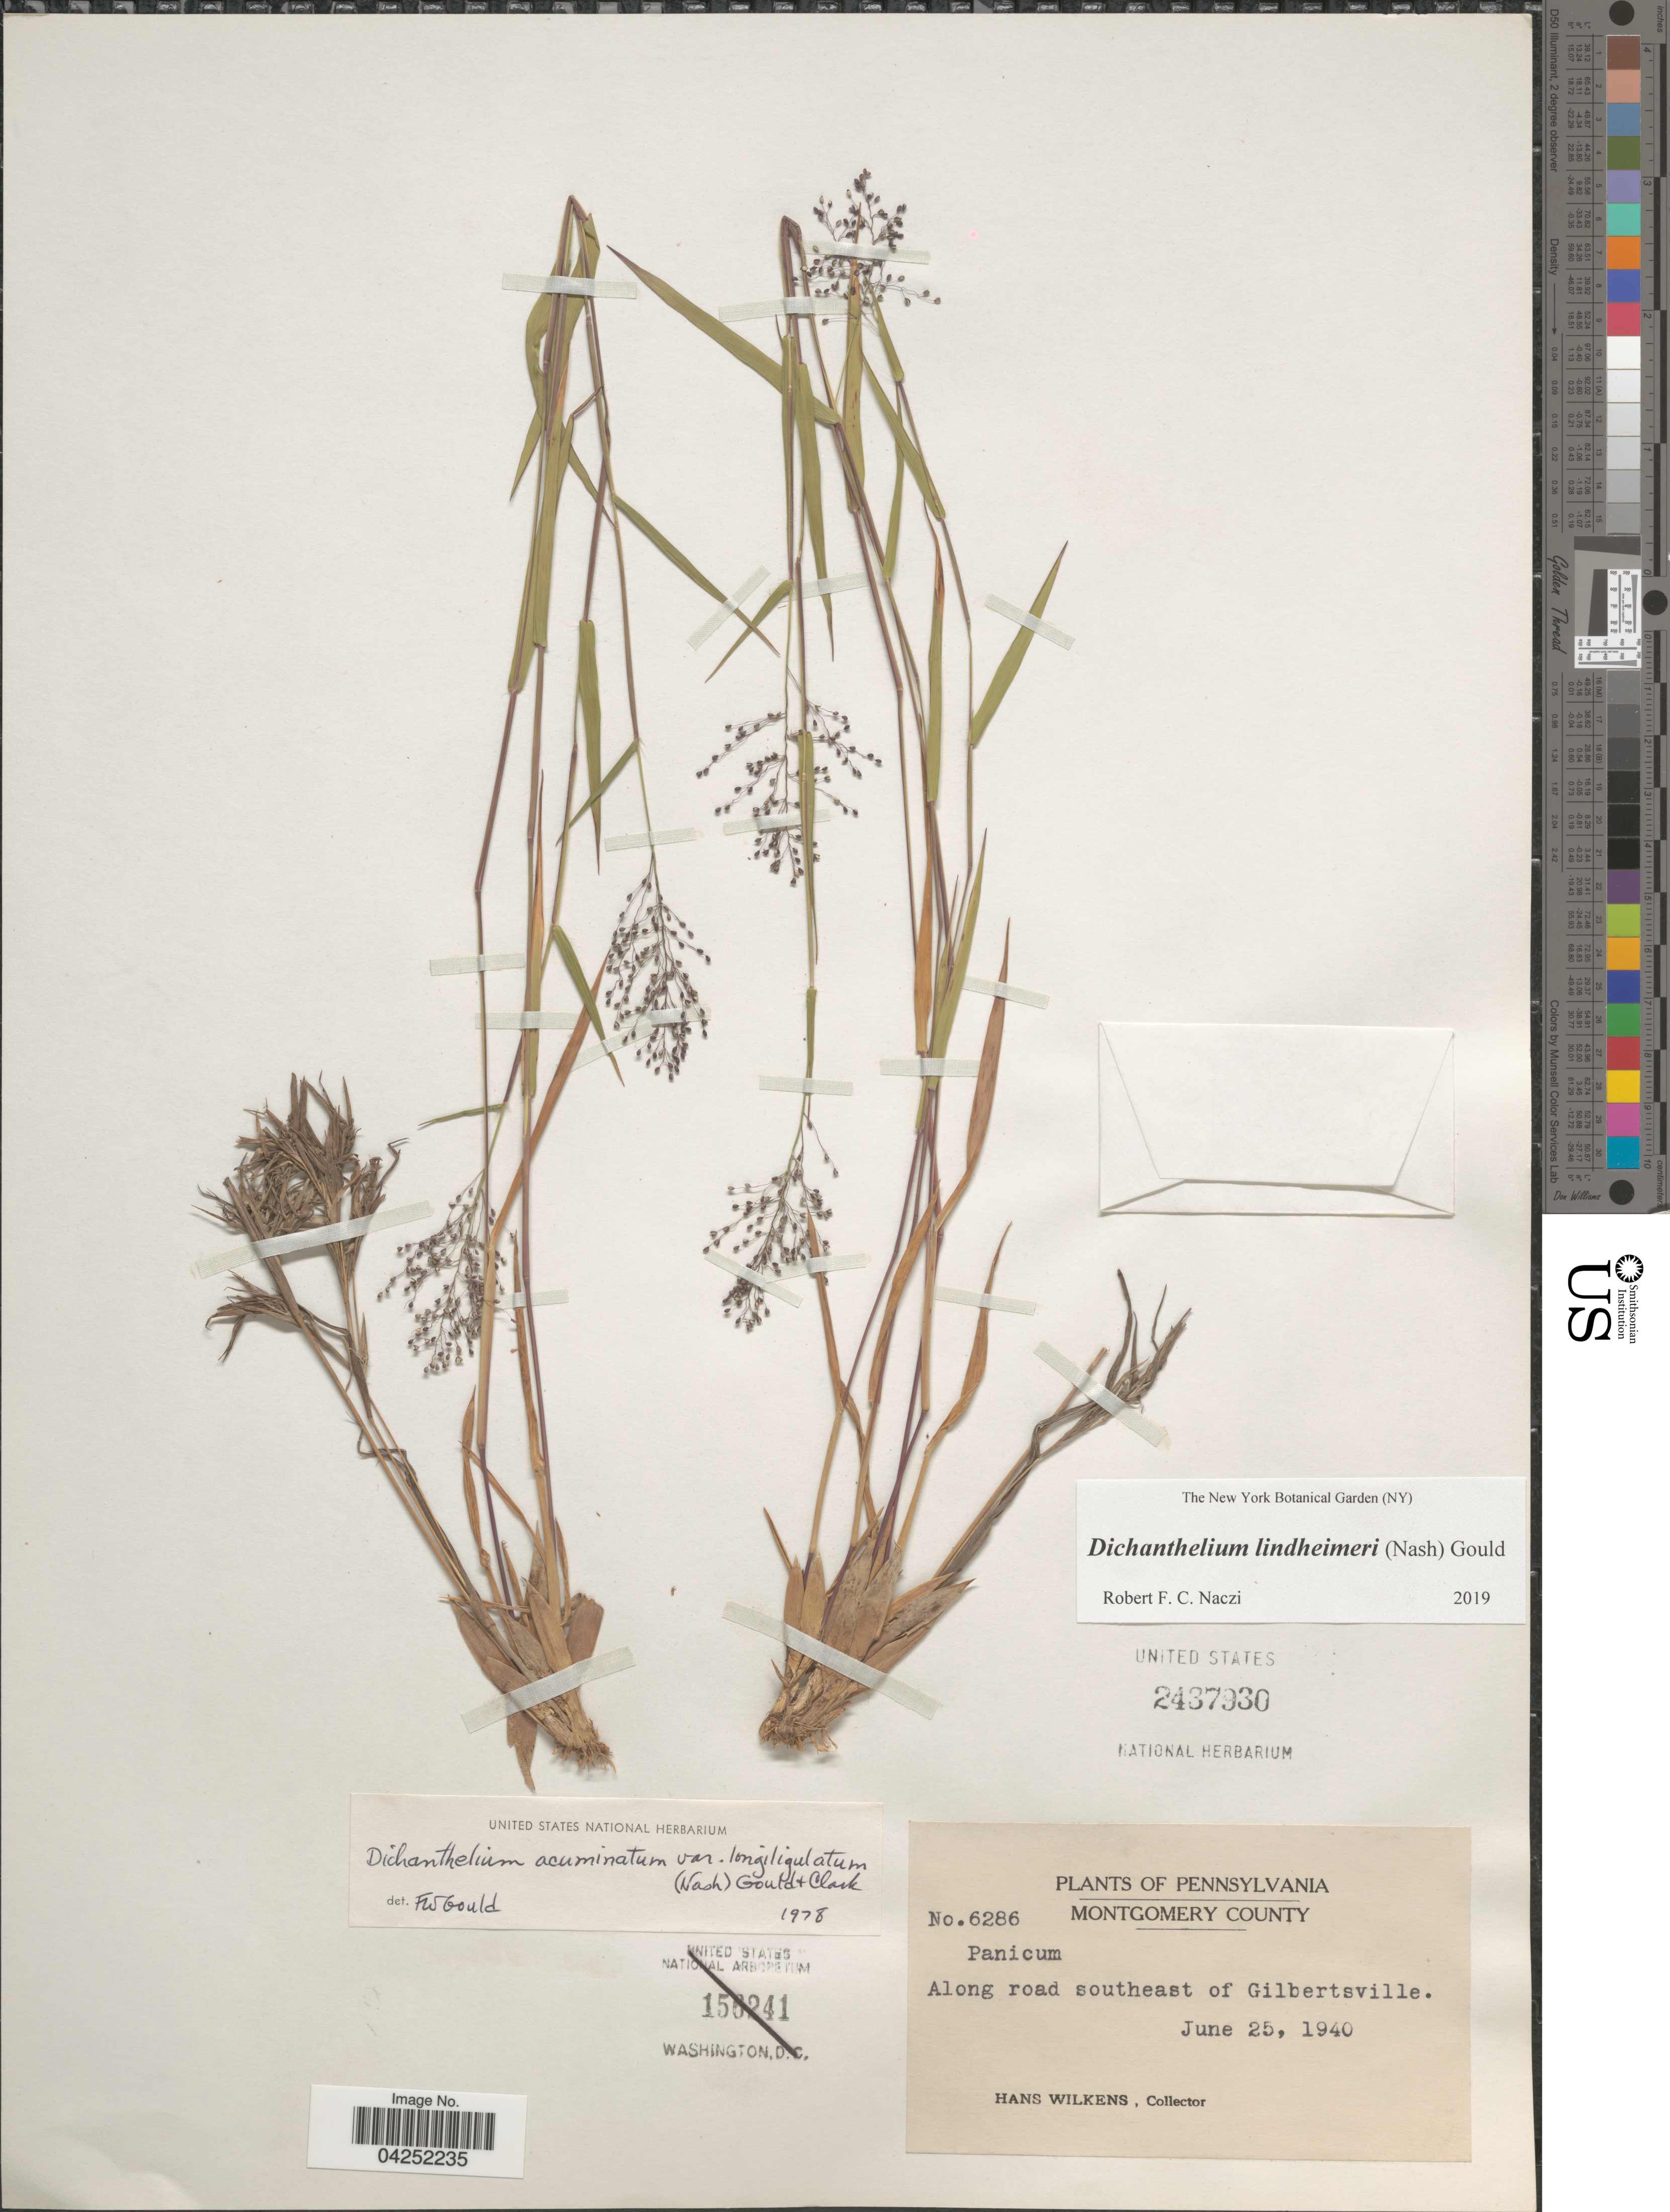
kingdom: Plantae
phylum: Tracheophyta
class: Liliopsida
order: Poales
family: Poaceae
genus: Dichanthelium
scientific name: Dichanthelium acuminatum var. lindheimeri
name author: (Nash) Gould & C.A. Clark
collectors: H. Wilkens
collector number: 6286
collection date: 1940-06-25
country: United States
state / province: Pennsylvania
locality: Montgomery County. Along road southeast of Gilbertsville.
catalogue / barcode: US 2437930